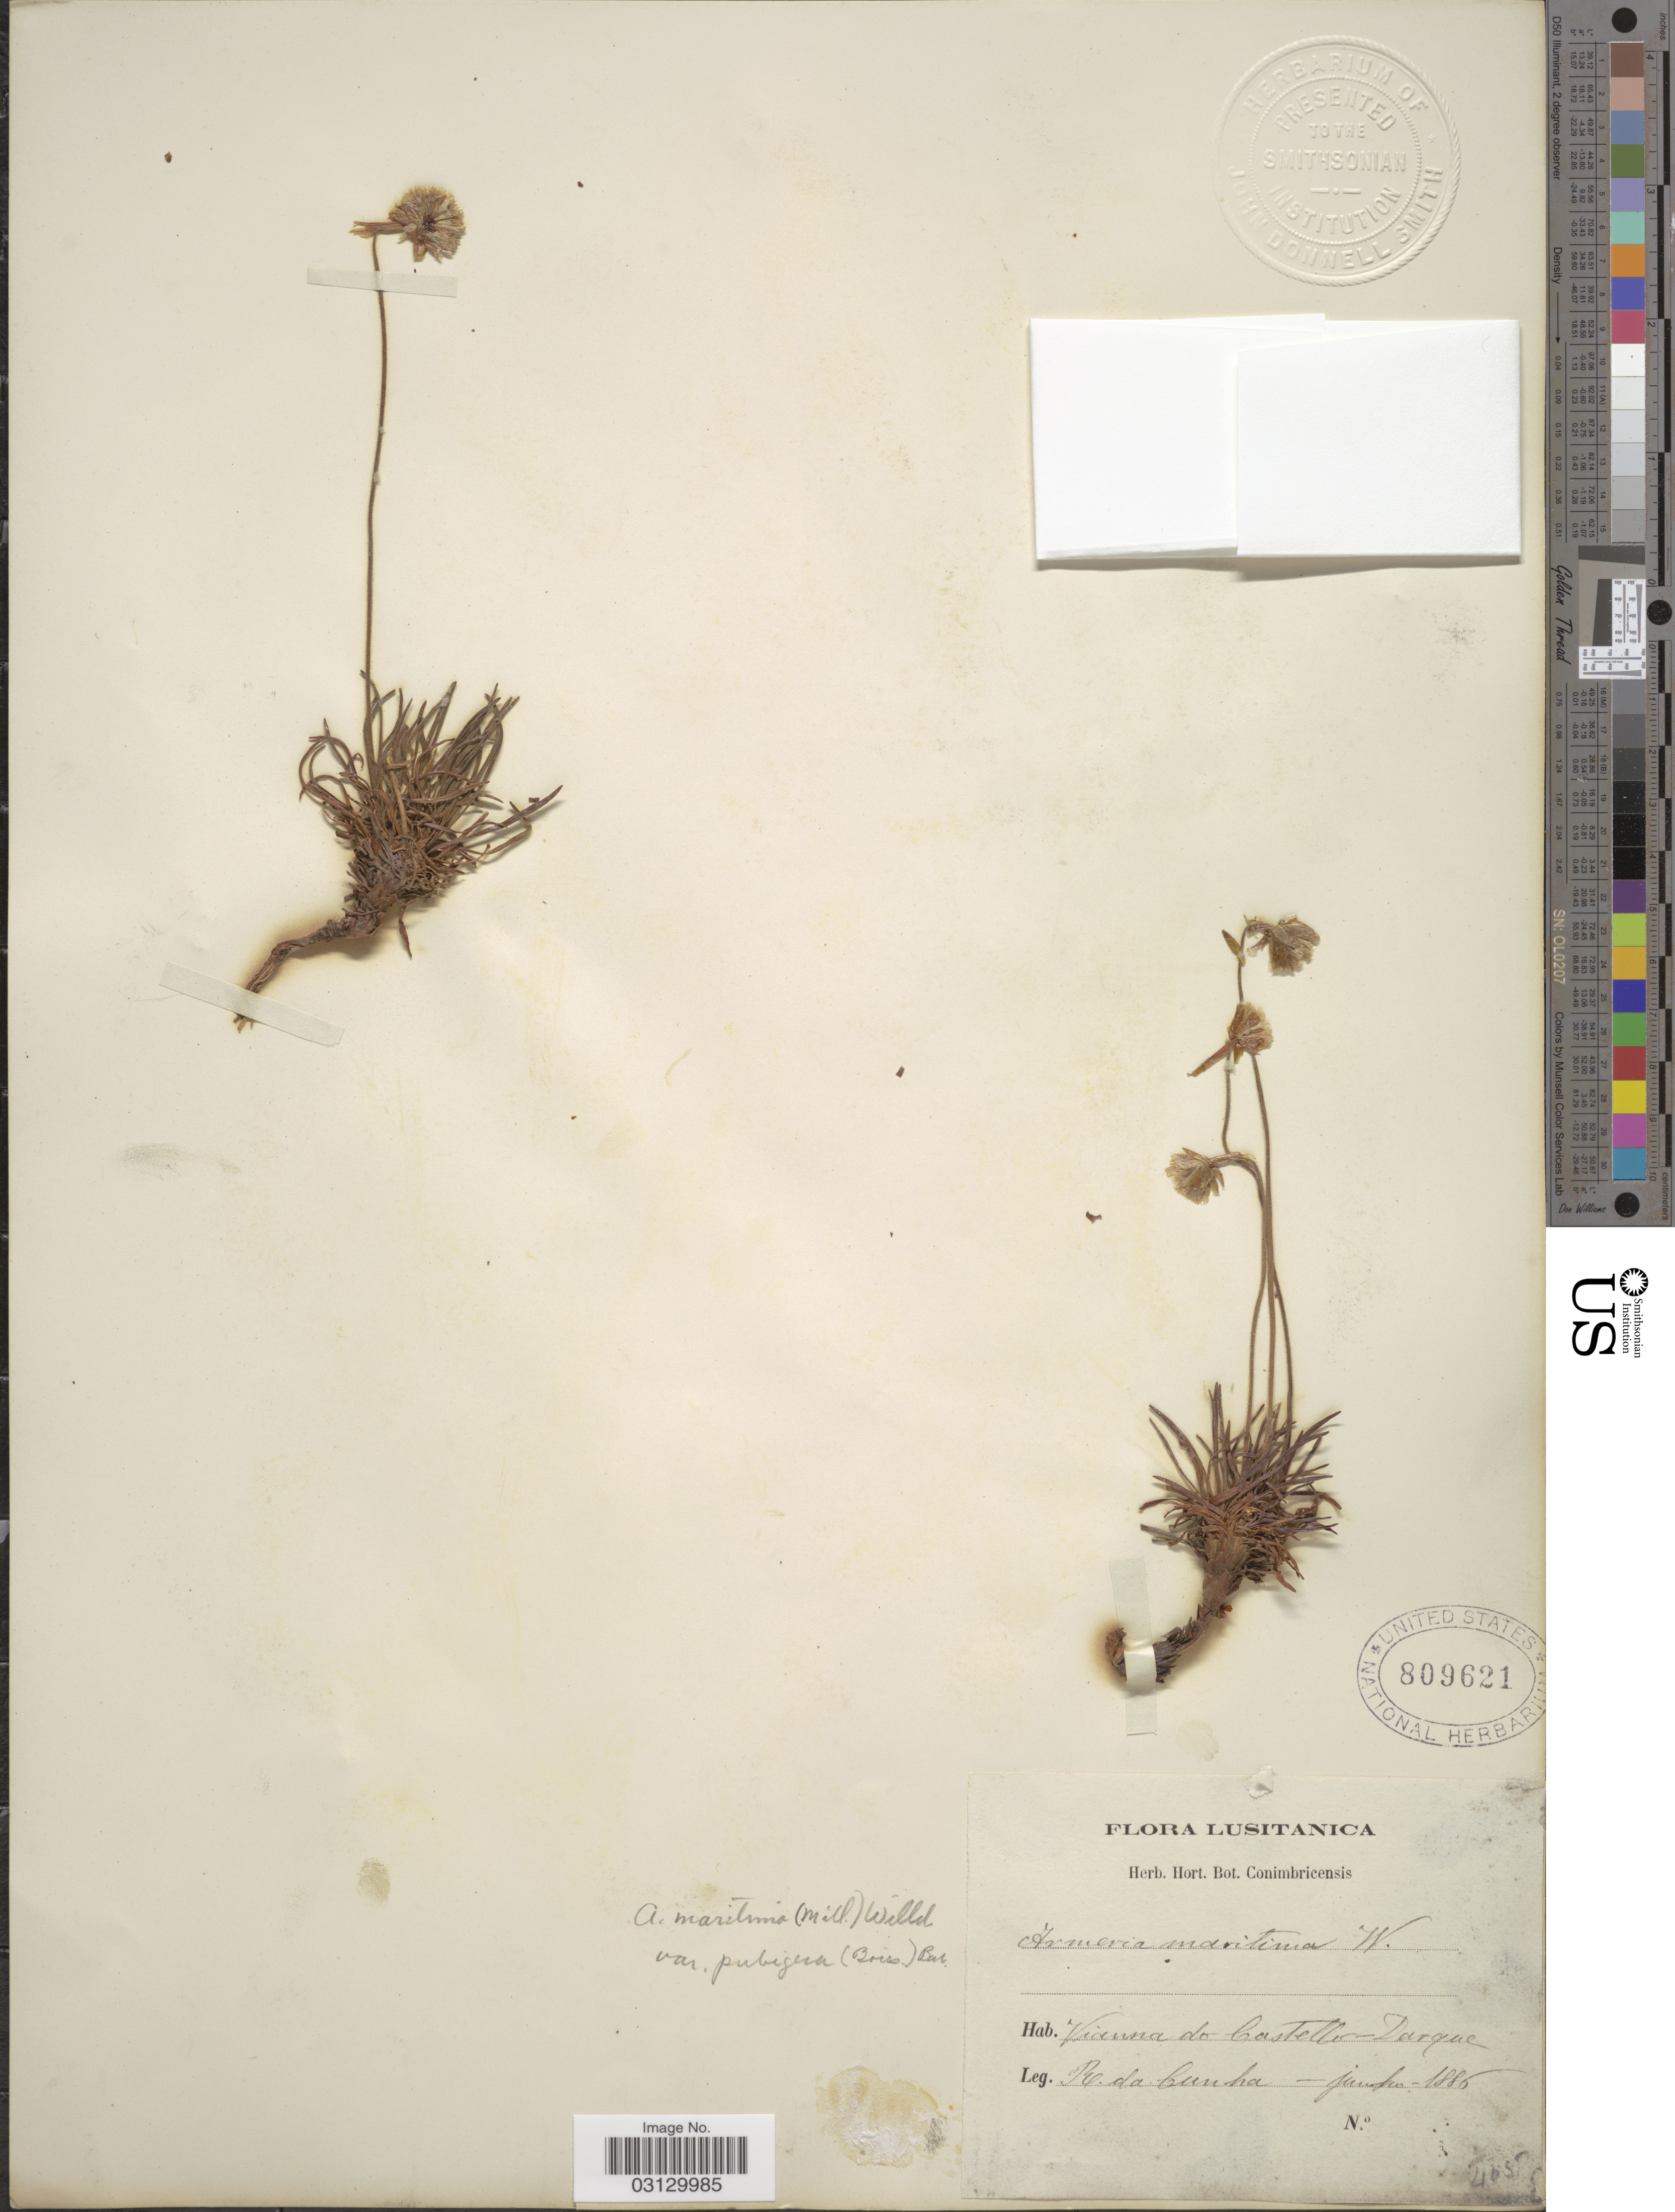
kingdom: Plantae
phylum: Tracheophyta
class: Magnoliopsida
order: Caryophyllales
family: Plumbaginaceae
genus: Armeria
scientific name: Armeria maritima subsp. maritima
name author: (Mill.) Willd.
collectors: A. Da Cunha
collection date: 1886-06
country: Portugal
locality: Vianna do Castello - Darque.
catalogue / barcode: US 809621